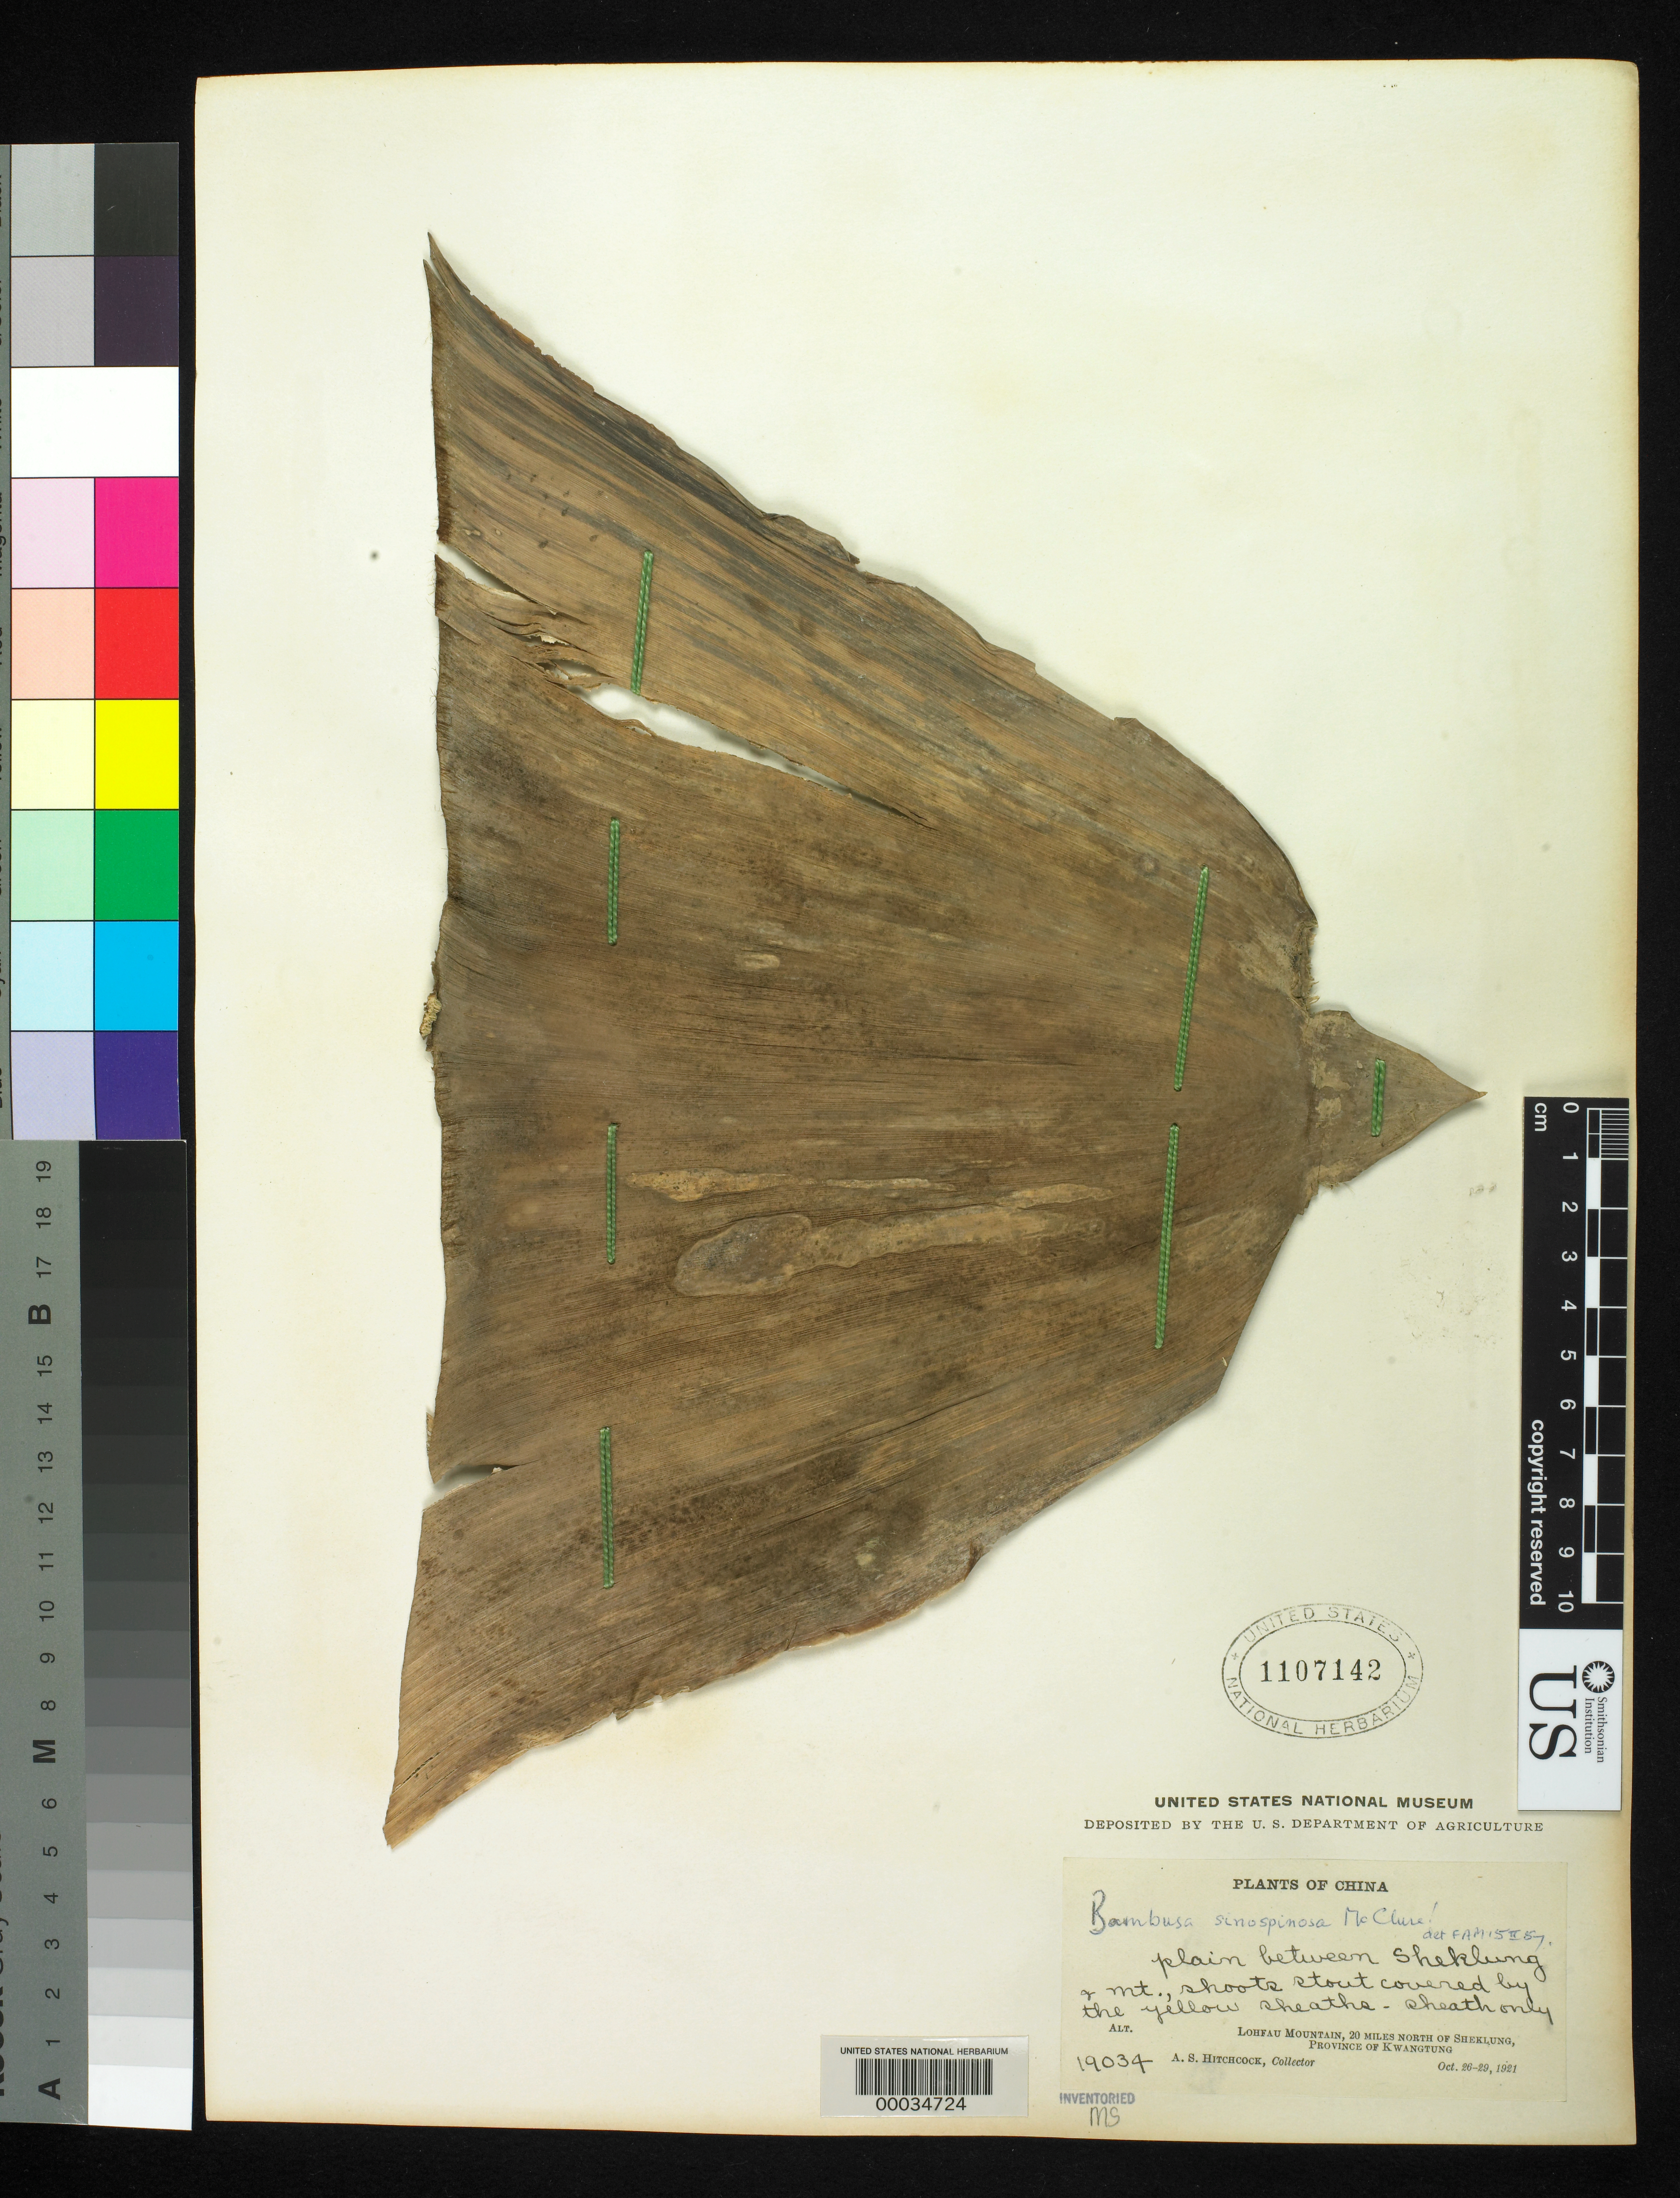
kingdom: Plantae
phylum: Tracheophyta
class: Liliopsida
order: Poales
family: Poaceae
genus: Bambusa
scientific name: Bambusa bambos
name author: (L.) Voss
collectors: A. S. Hitchcock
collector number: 19034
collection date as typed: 26 Oct 1921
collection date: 1921-10-26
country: China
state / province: Guangdong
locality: Lohfau mountain-sheklung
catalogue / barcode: US 1107142